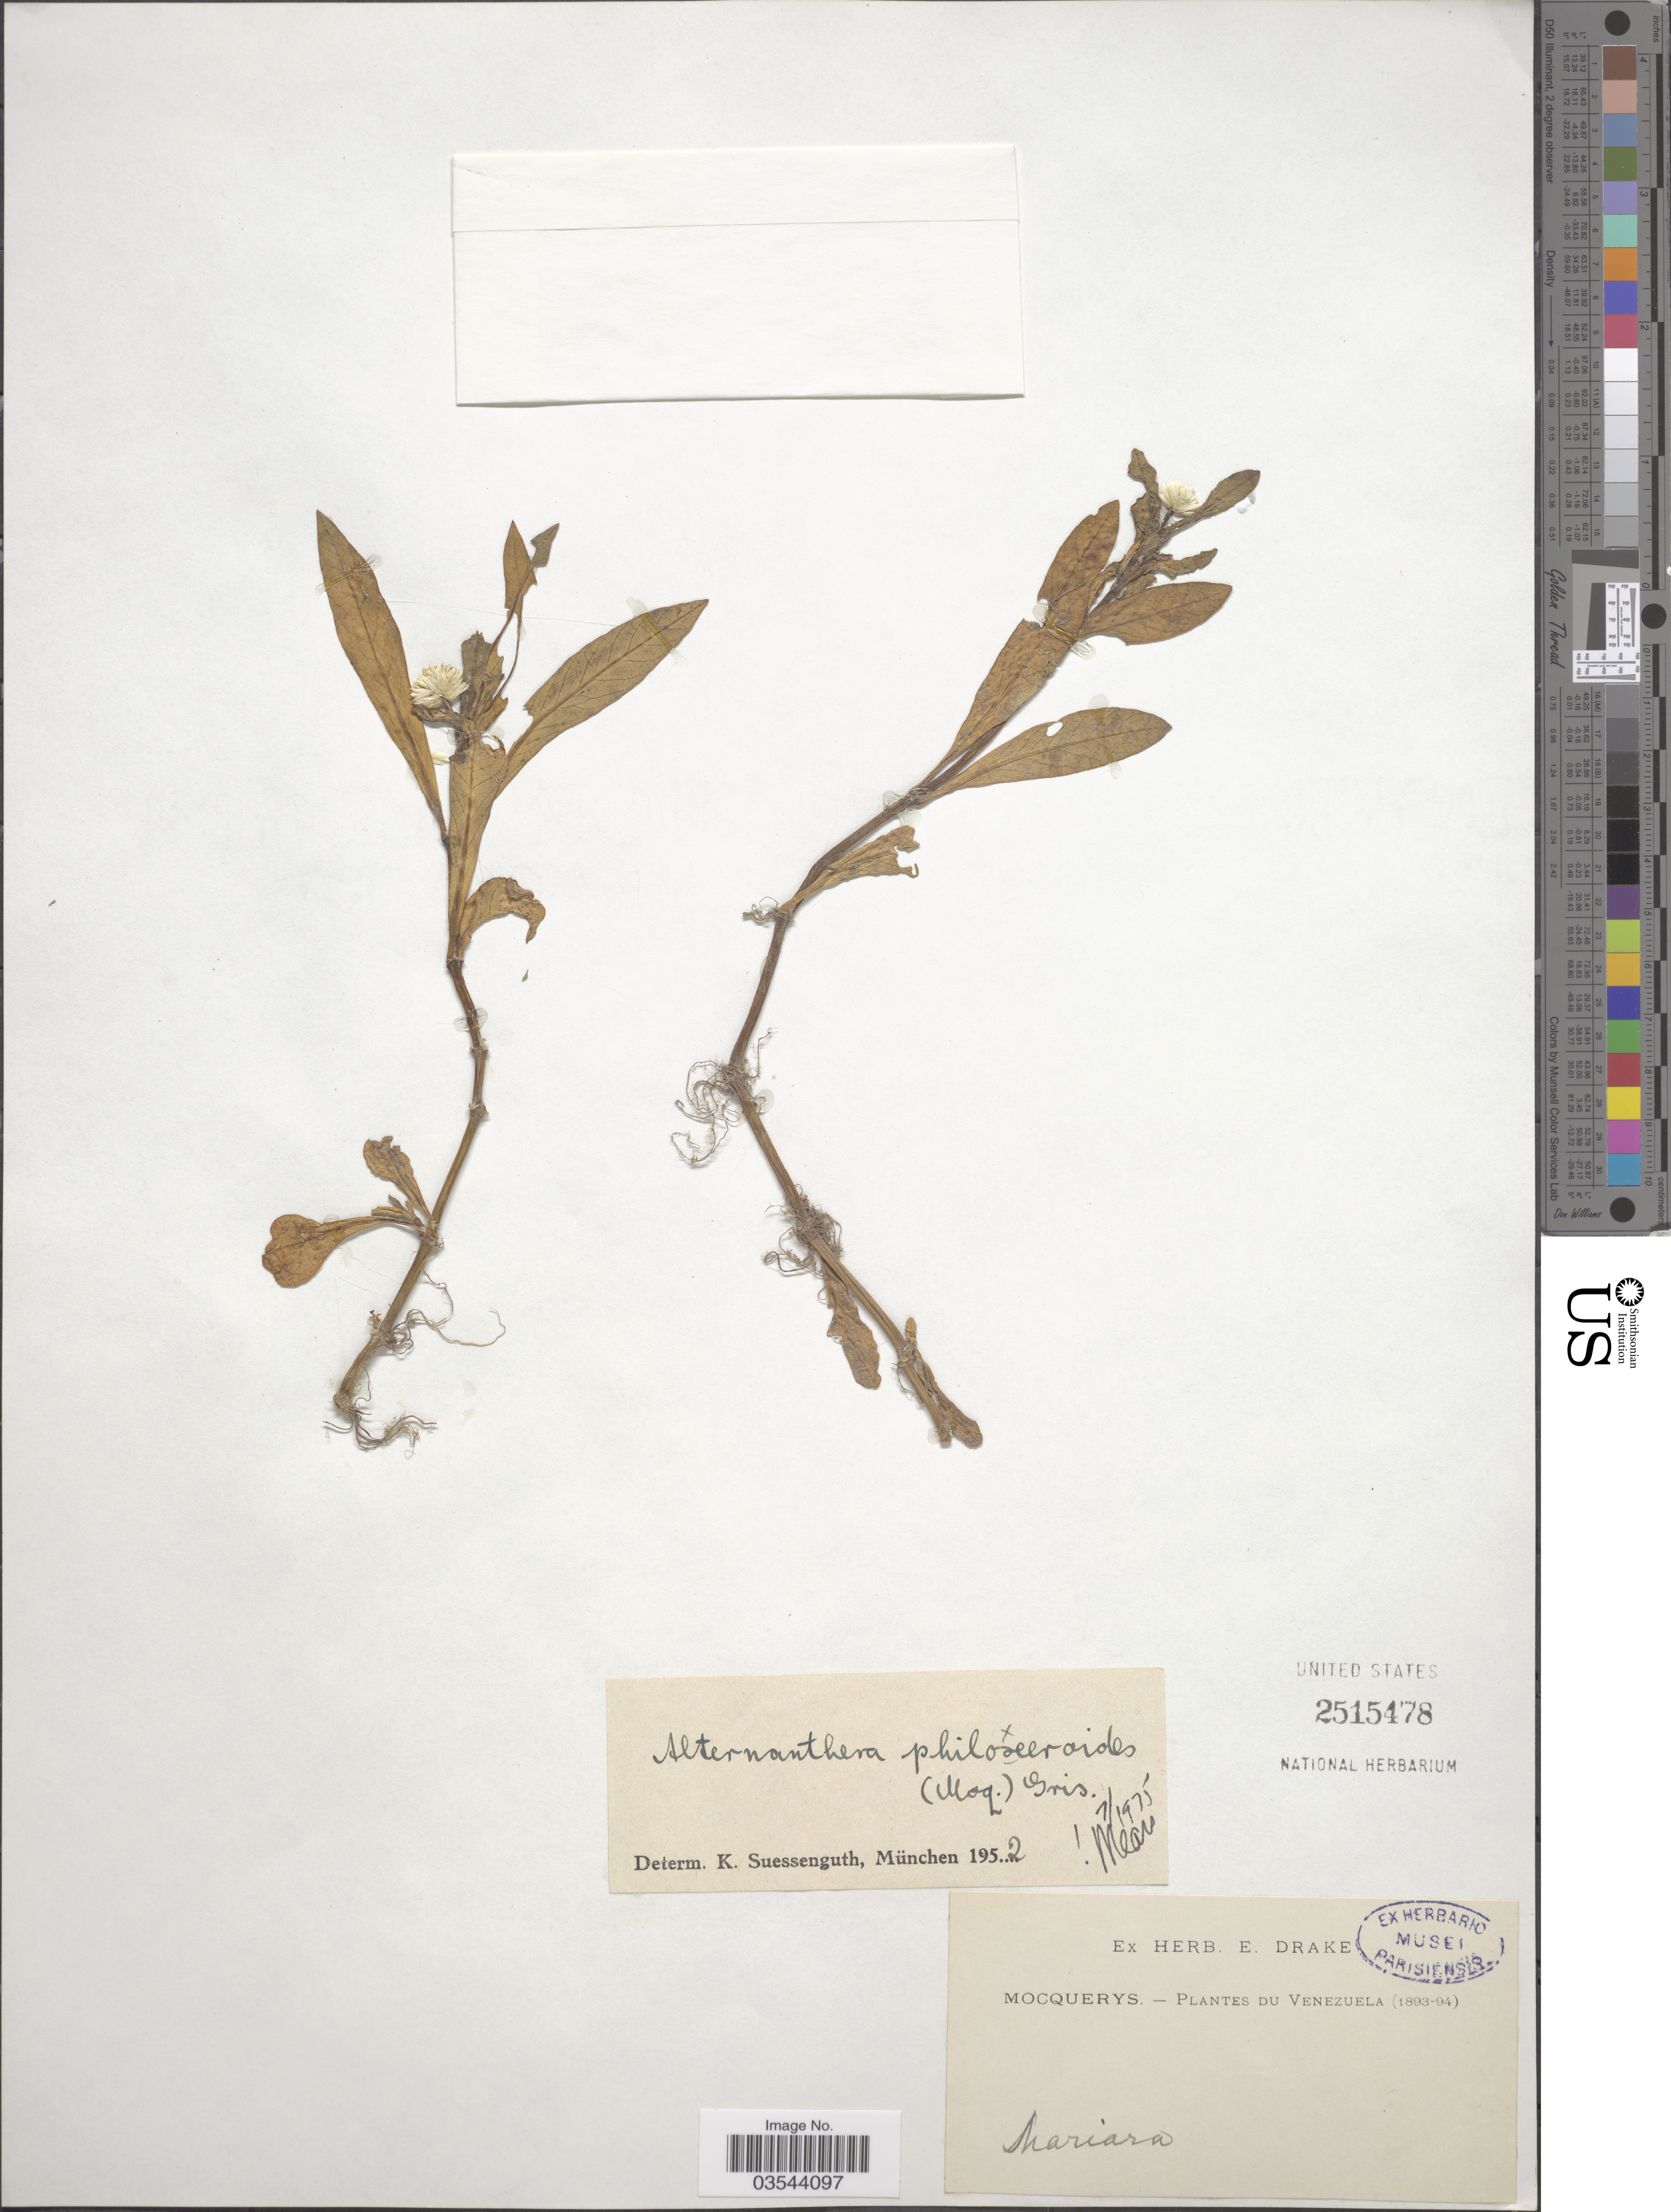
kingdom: Plantae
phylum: Tracheophyta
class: Magnoliopsida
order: Caryophyllales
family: Amaranthaceae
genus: Achyranthes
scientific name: Achyranthes philoxeroides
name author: (Mart.) Standl.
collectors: A. Mocquerys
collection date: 1893/1894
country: Venezuela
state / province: Carabobo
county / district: Diego Ibarra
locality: Mariara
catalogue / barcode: US 2515478